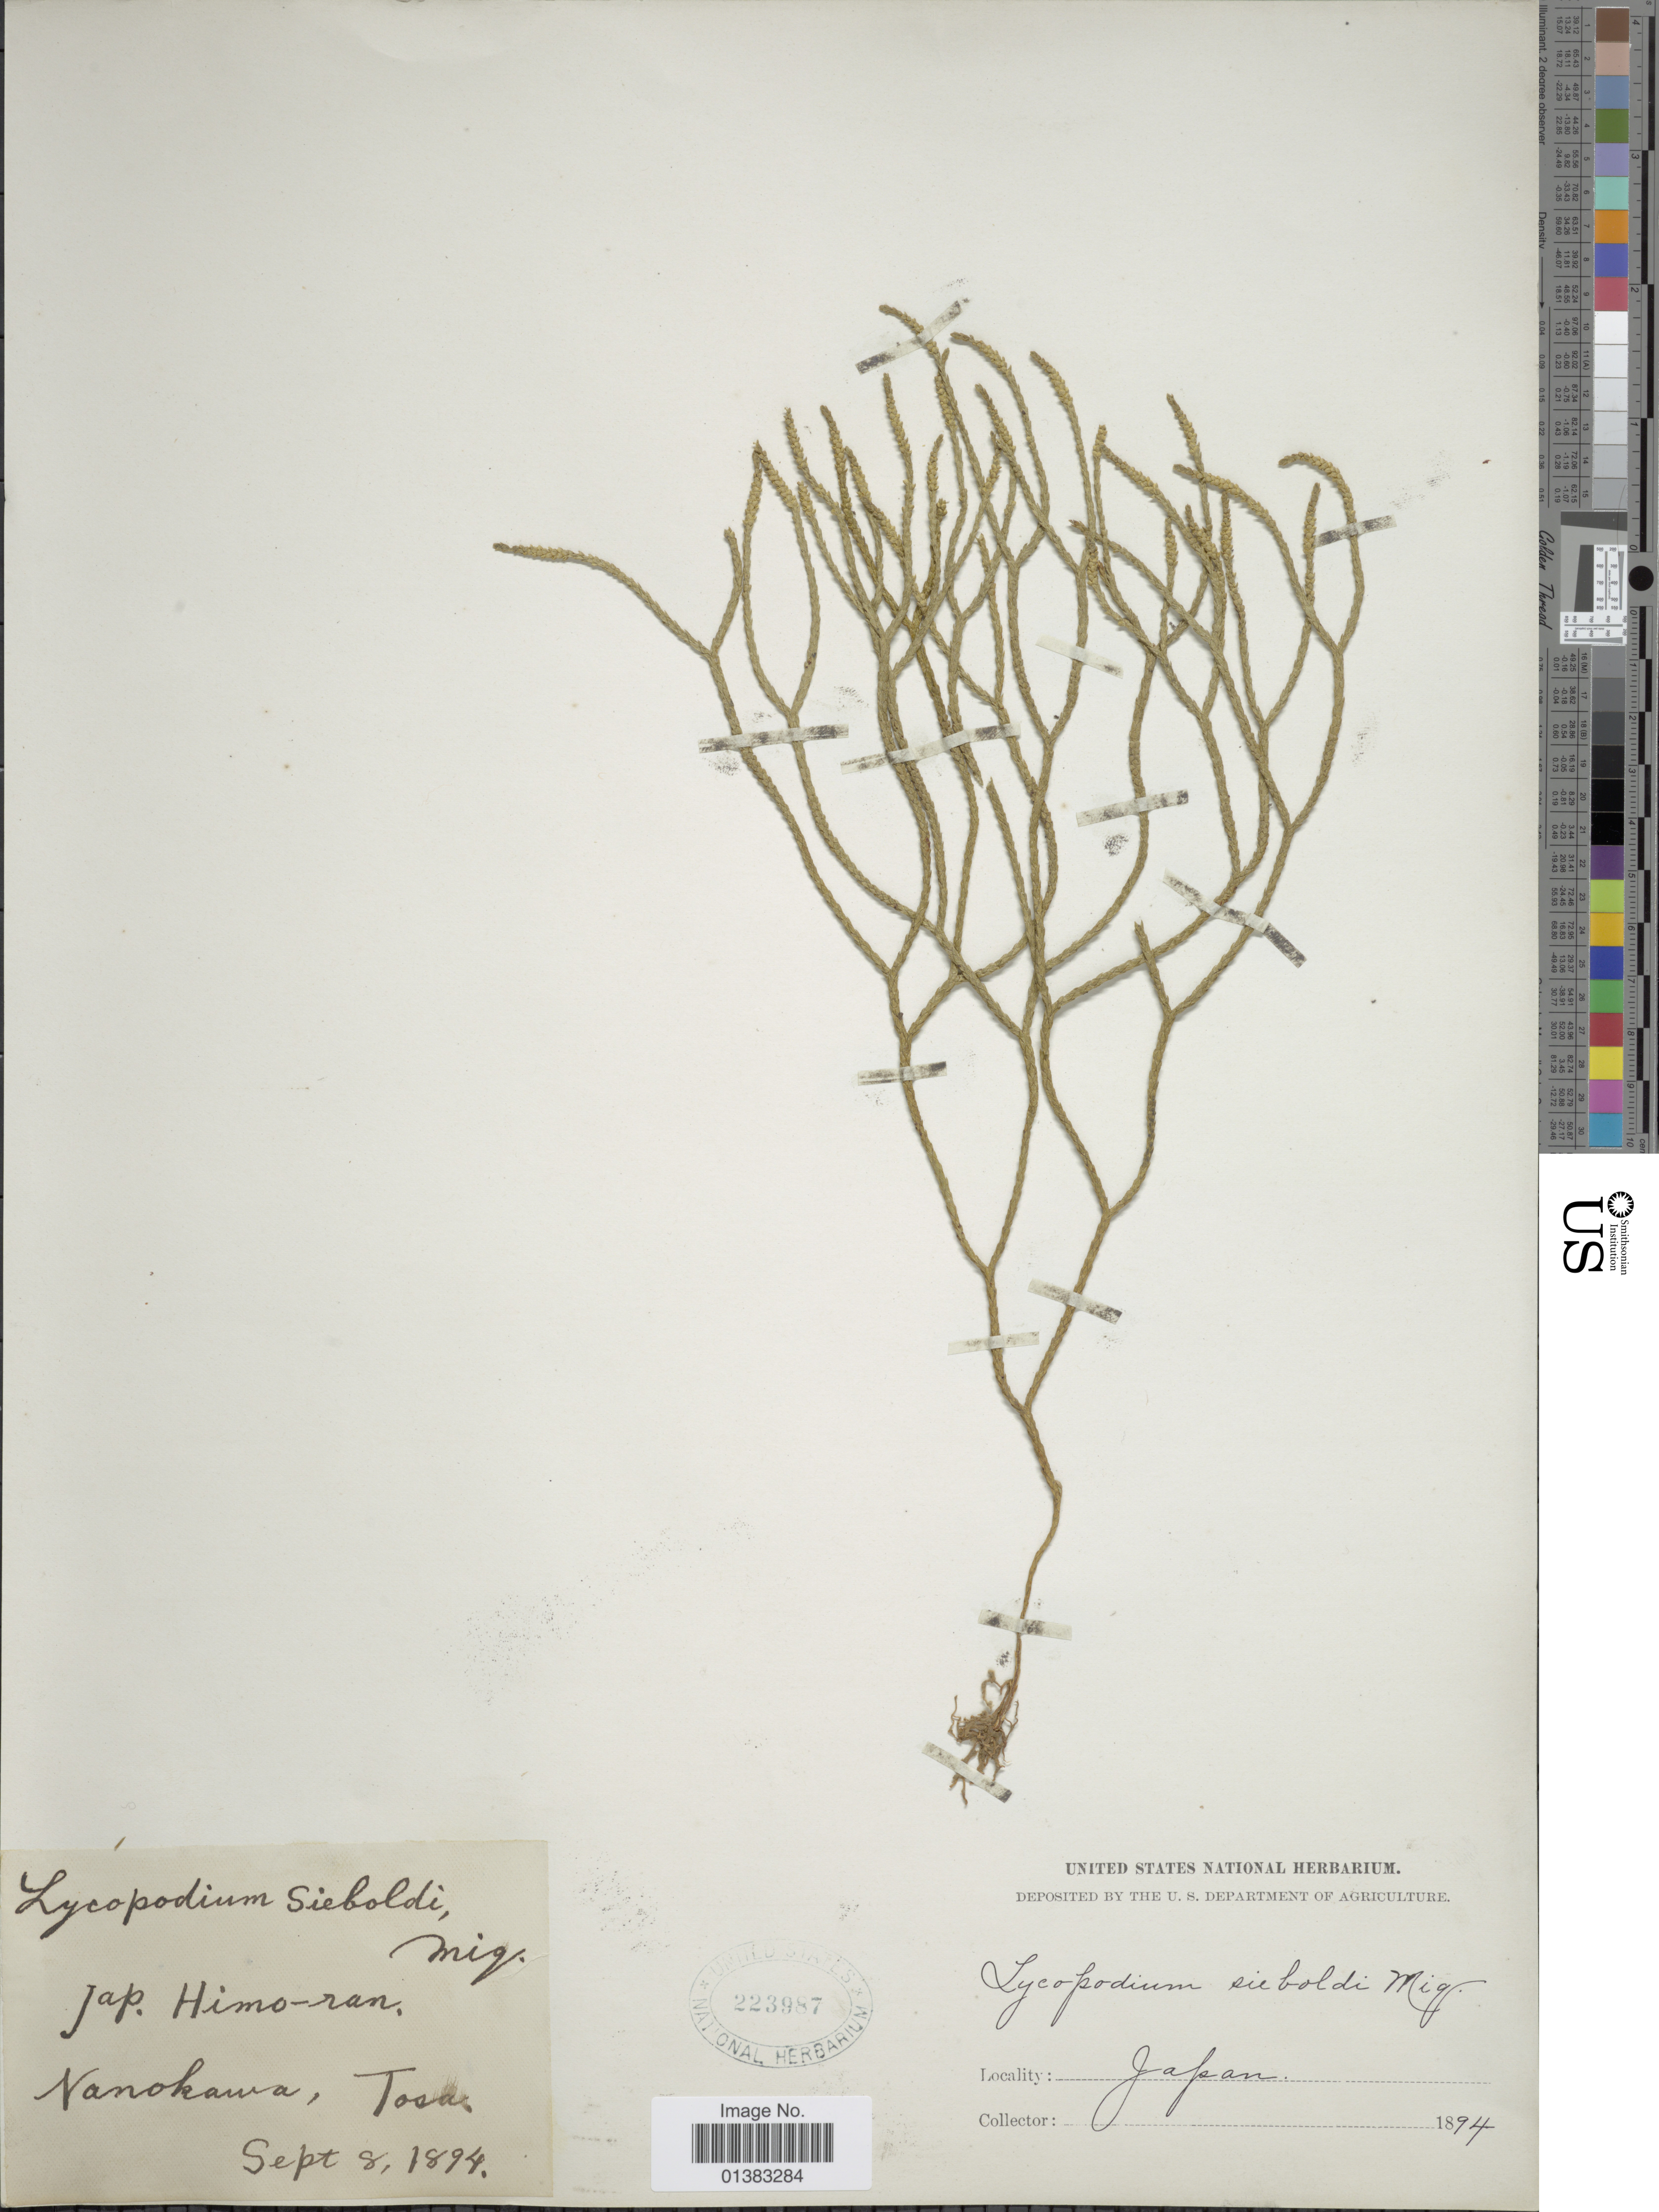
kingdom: Plantae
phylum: Tracheophyta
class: Lycopodiopsida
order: Lycopodiales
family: Lycopodiaceae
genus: Phlegmariurus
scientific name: Phlegmariurus sieboldii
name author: (Miq.) Ching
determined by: Field, A. R.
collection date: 1894-09-08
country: Japan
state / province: Koti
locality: Nanokawa, Tosa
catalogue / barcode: US 223987